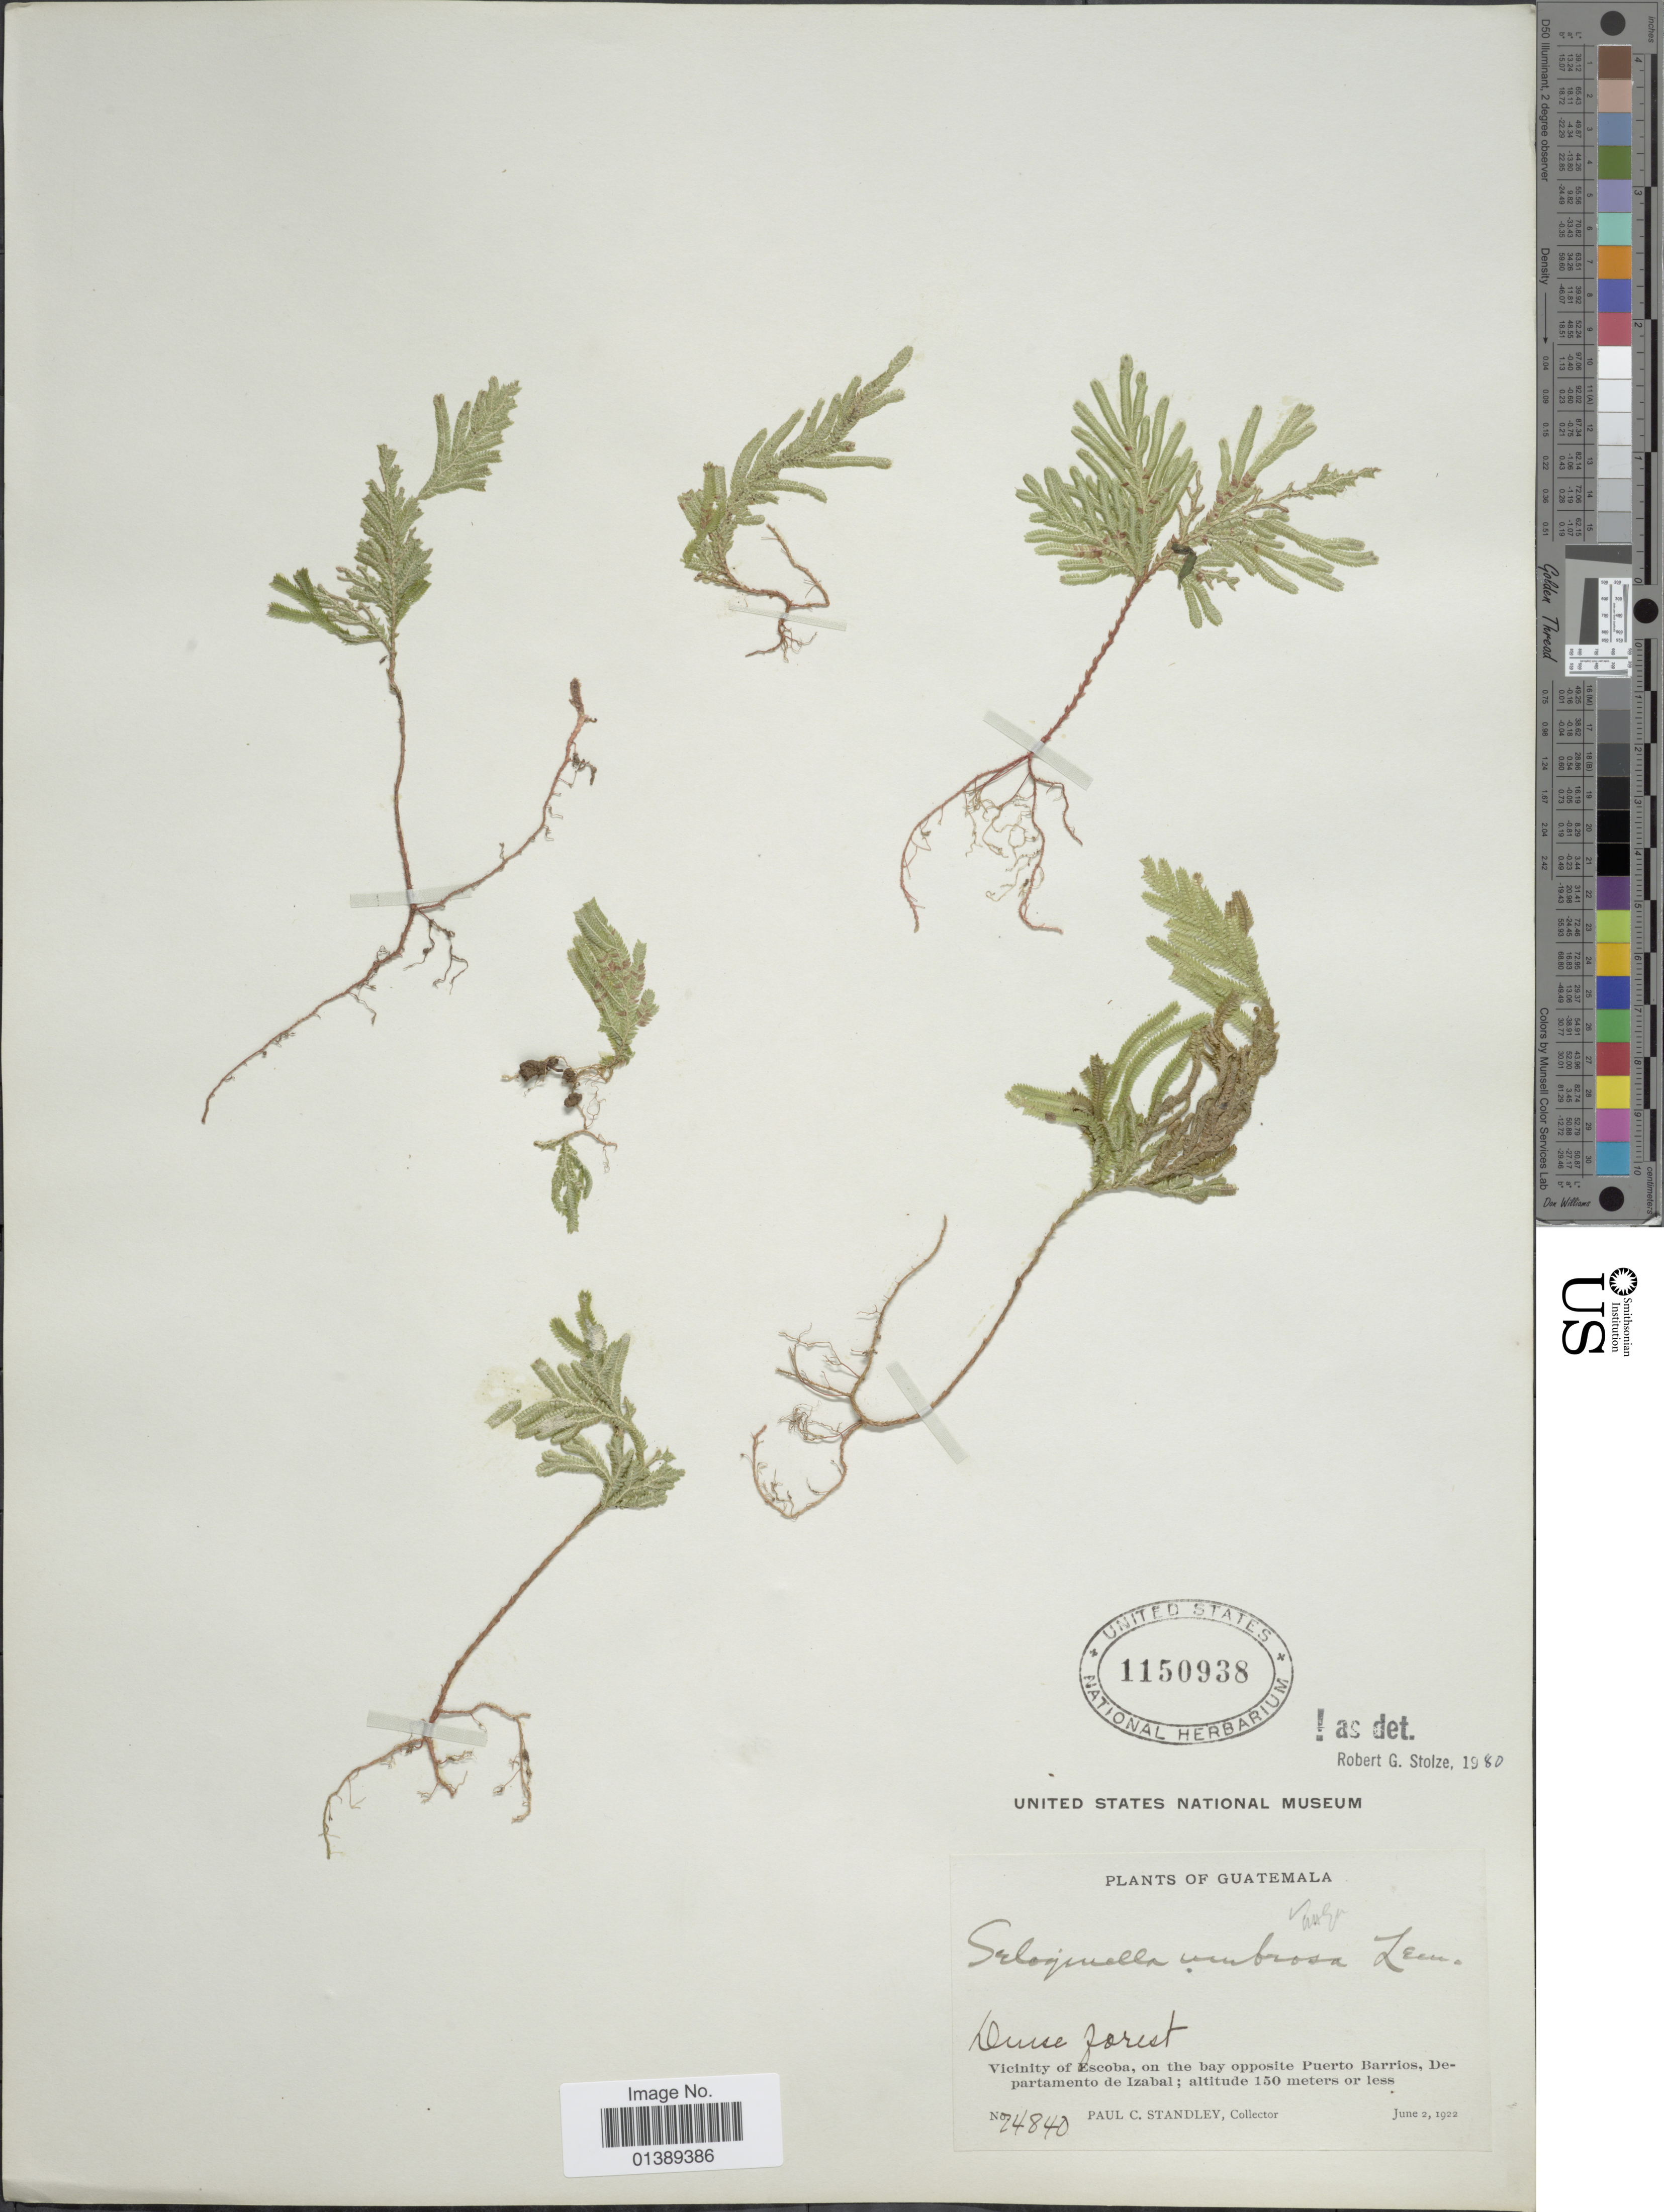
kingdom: Plantae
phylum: Tracheophyta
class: Lycopodiopsida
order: Selaginellales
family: Selaginellaceae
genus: Selaginella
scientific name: Selaginella umbrosa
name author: Lem. ex Hieron.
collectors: P. C. Standley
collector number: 24840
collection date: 1922-06-02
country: Guatemala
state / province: Izabal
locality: Vicinity of Escoba, on the bay opposite Puerto Barrios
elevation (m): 150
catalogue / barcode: US 1150938